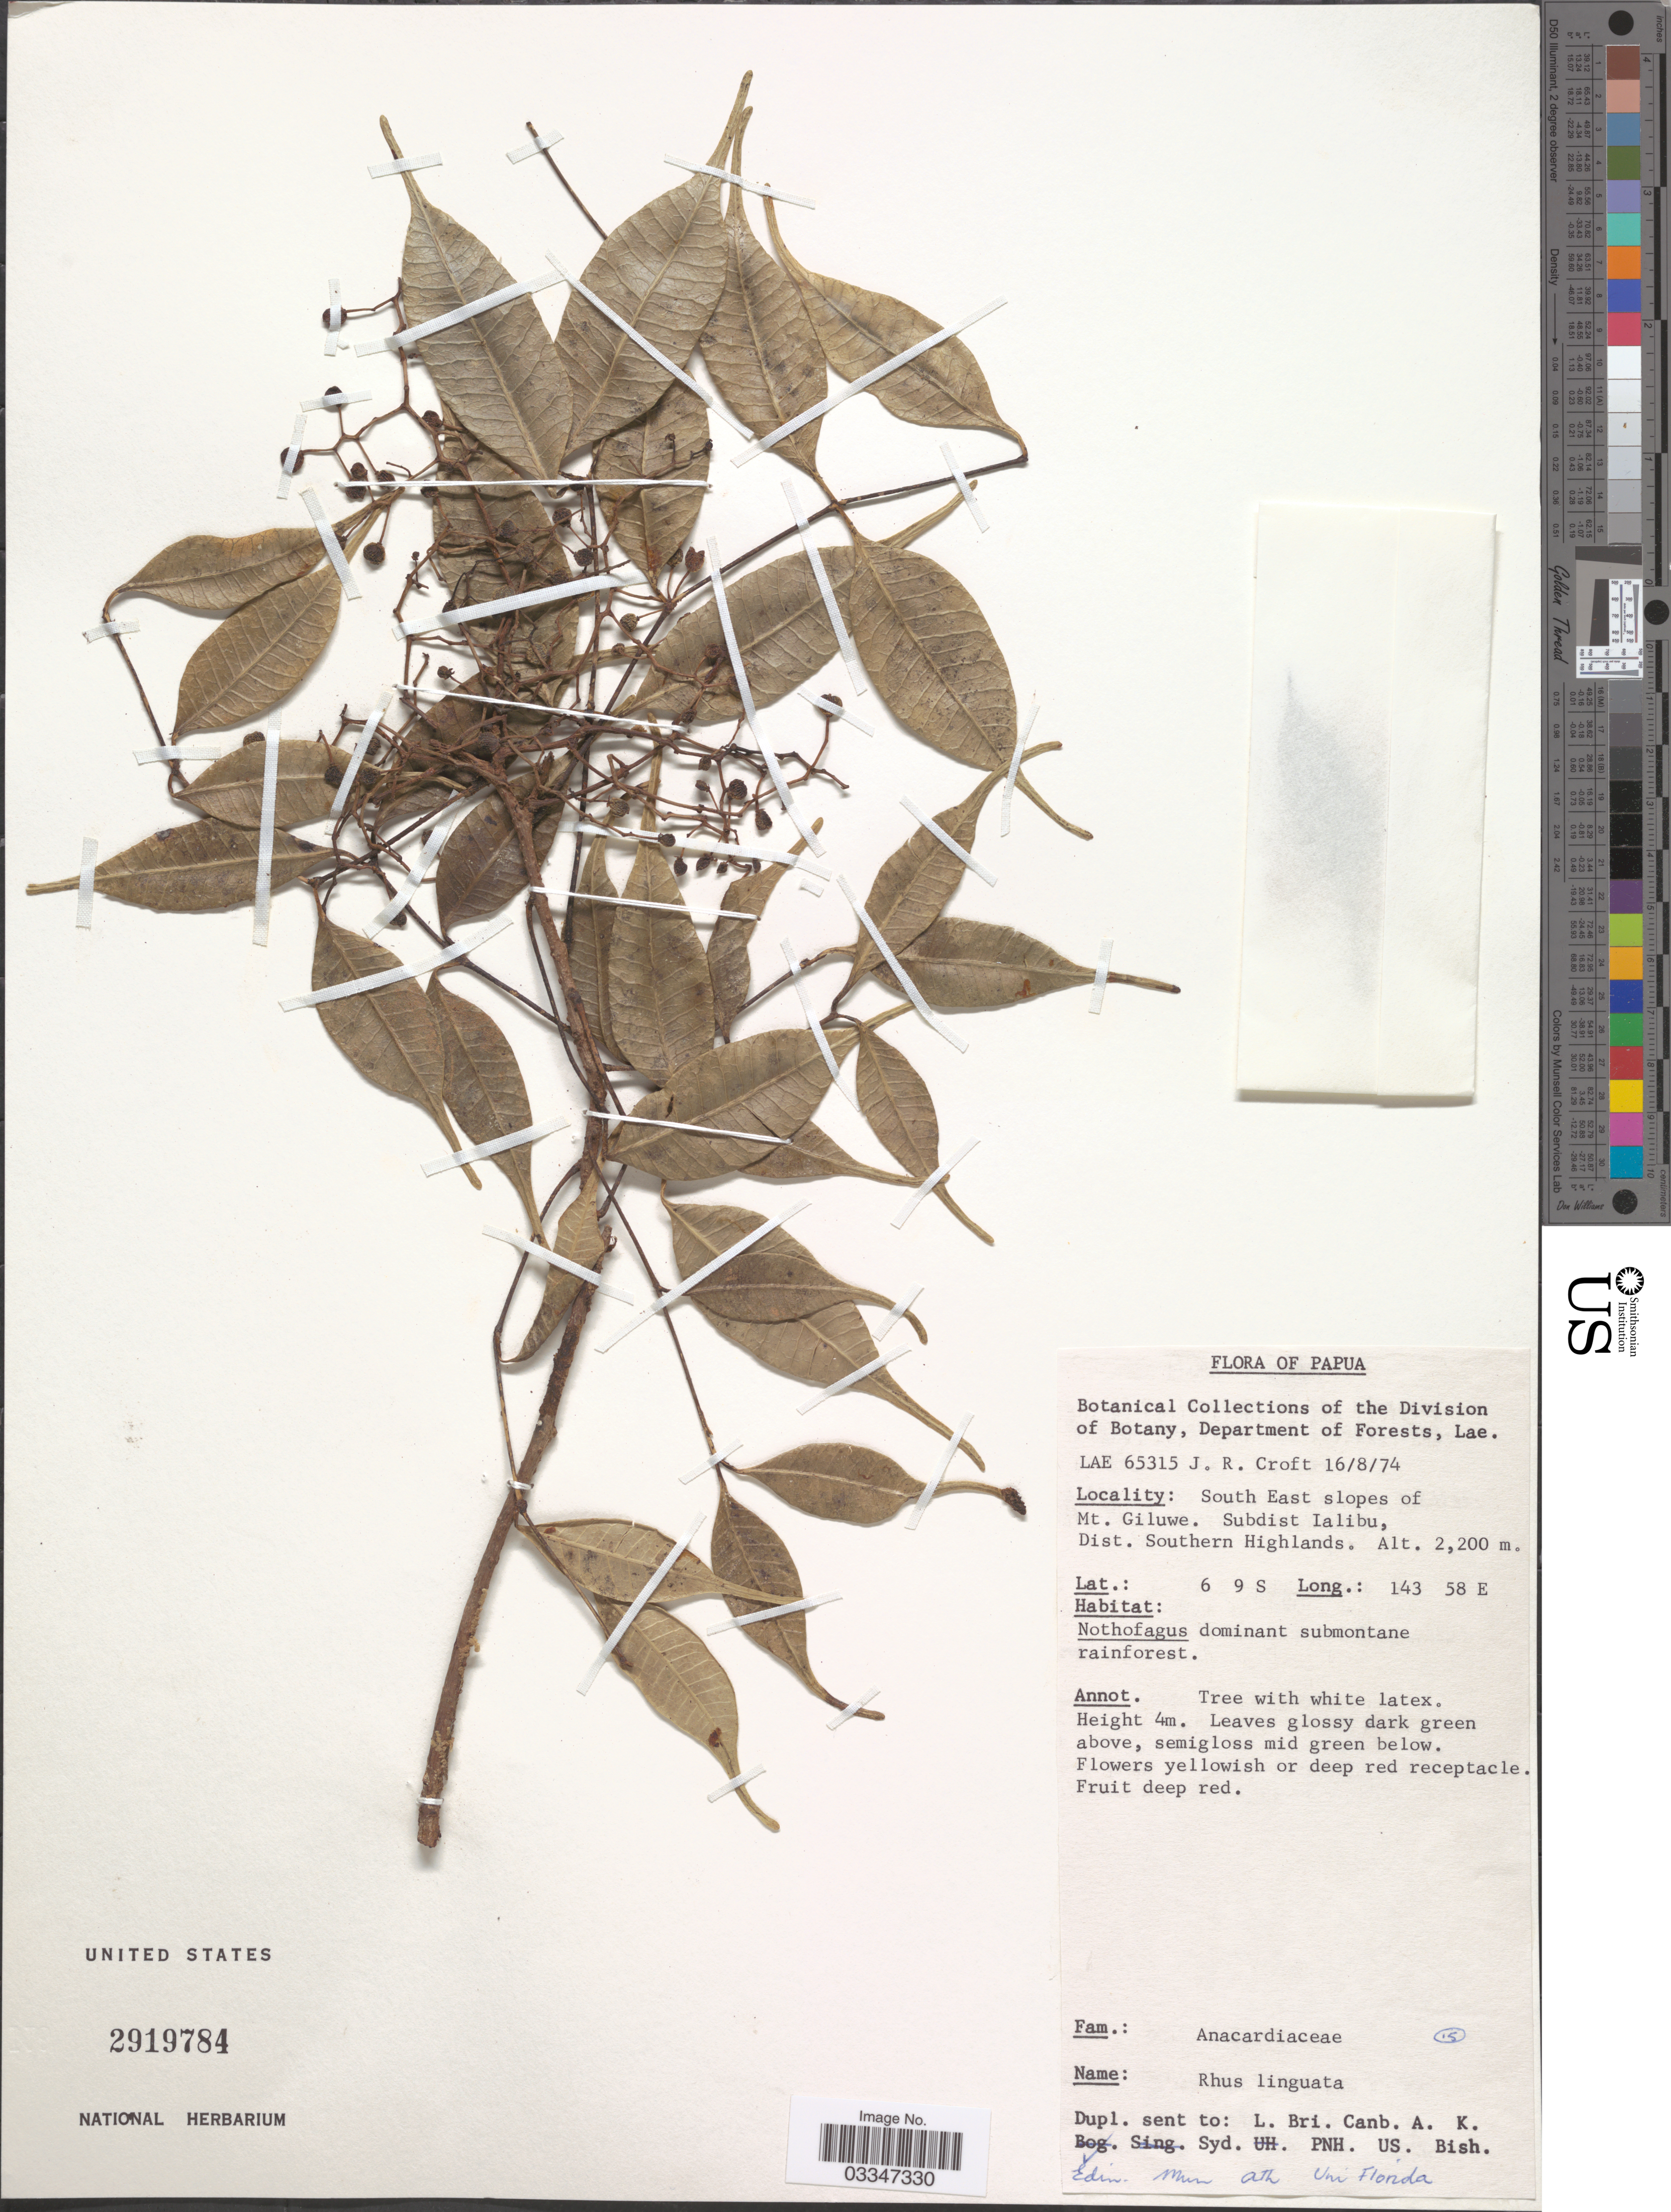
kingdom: Plantae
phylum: Tracheophyta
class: Magnoliopsida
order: Sapindales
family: Anacardiaceae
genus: Toxicodendron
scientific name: Toxicodendron dalyanum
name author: J.D. Mitch. et al.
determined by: Mitchell, John D.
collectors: J. R. Croft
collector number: LAE 65315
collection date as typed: Transcribed d/m/y: 16/8/74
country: Papua New Guinea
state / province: Southern Highlands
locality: Papua. South East slopes of Mt. Giluwe. Subdist Ialibu, Dist. Southern Highlands.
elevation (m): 2200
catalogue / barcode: US 2919784